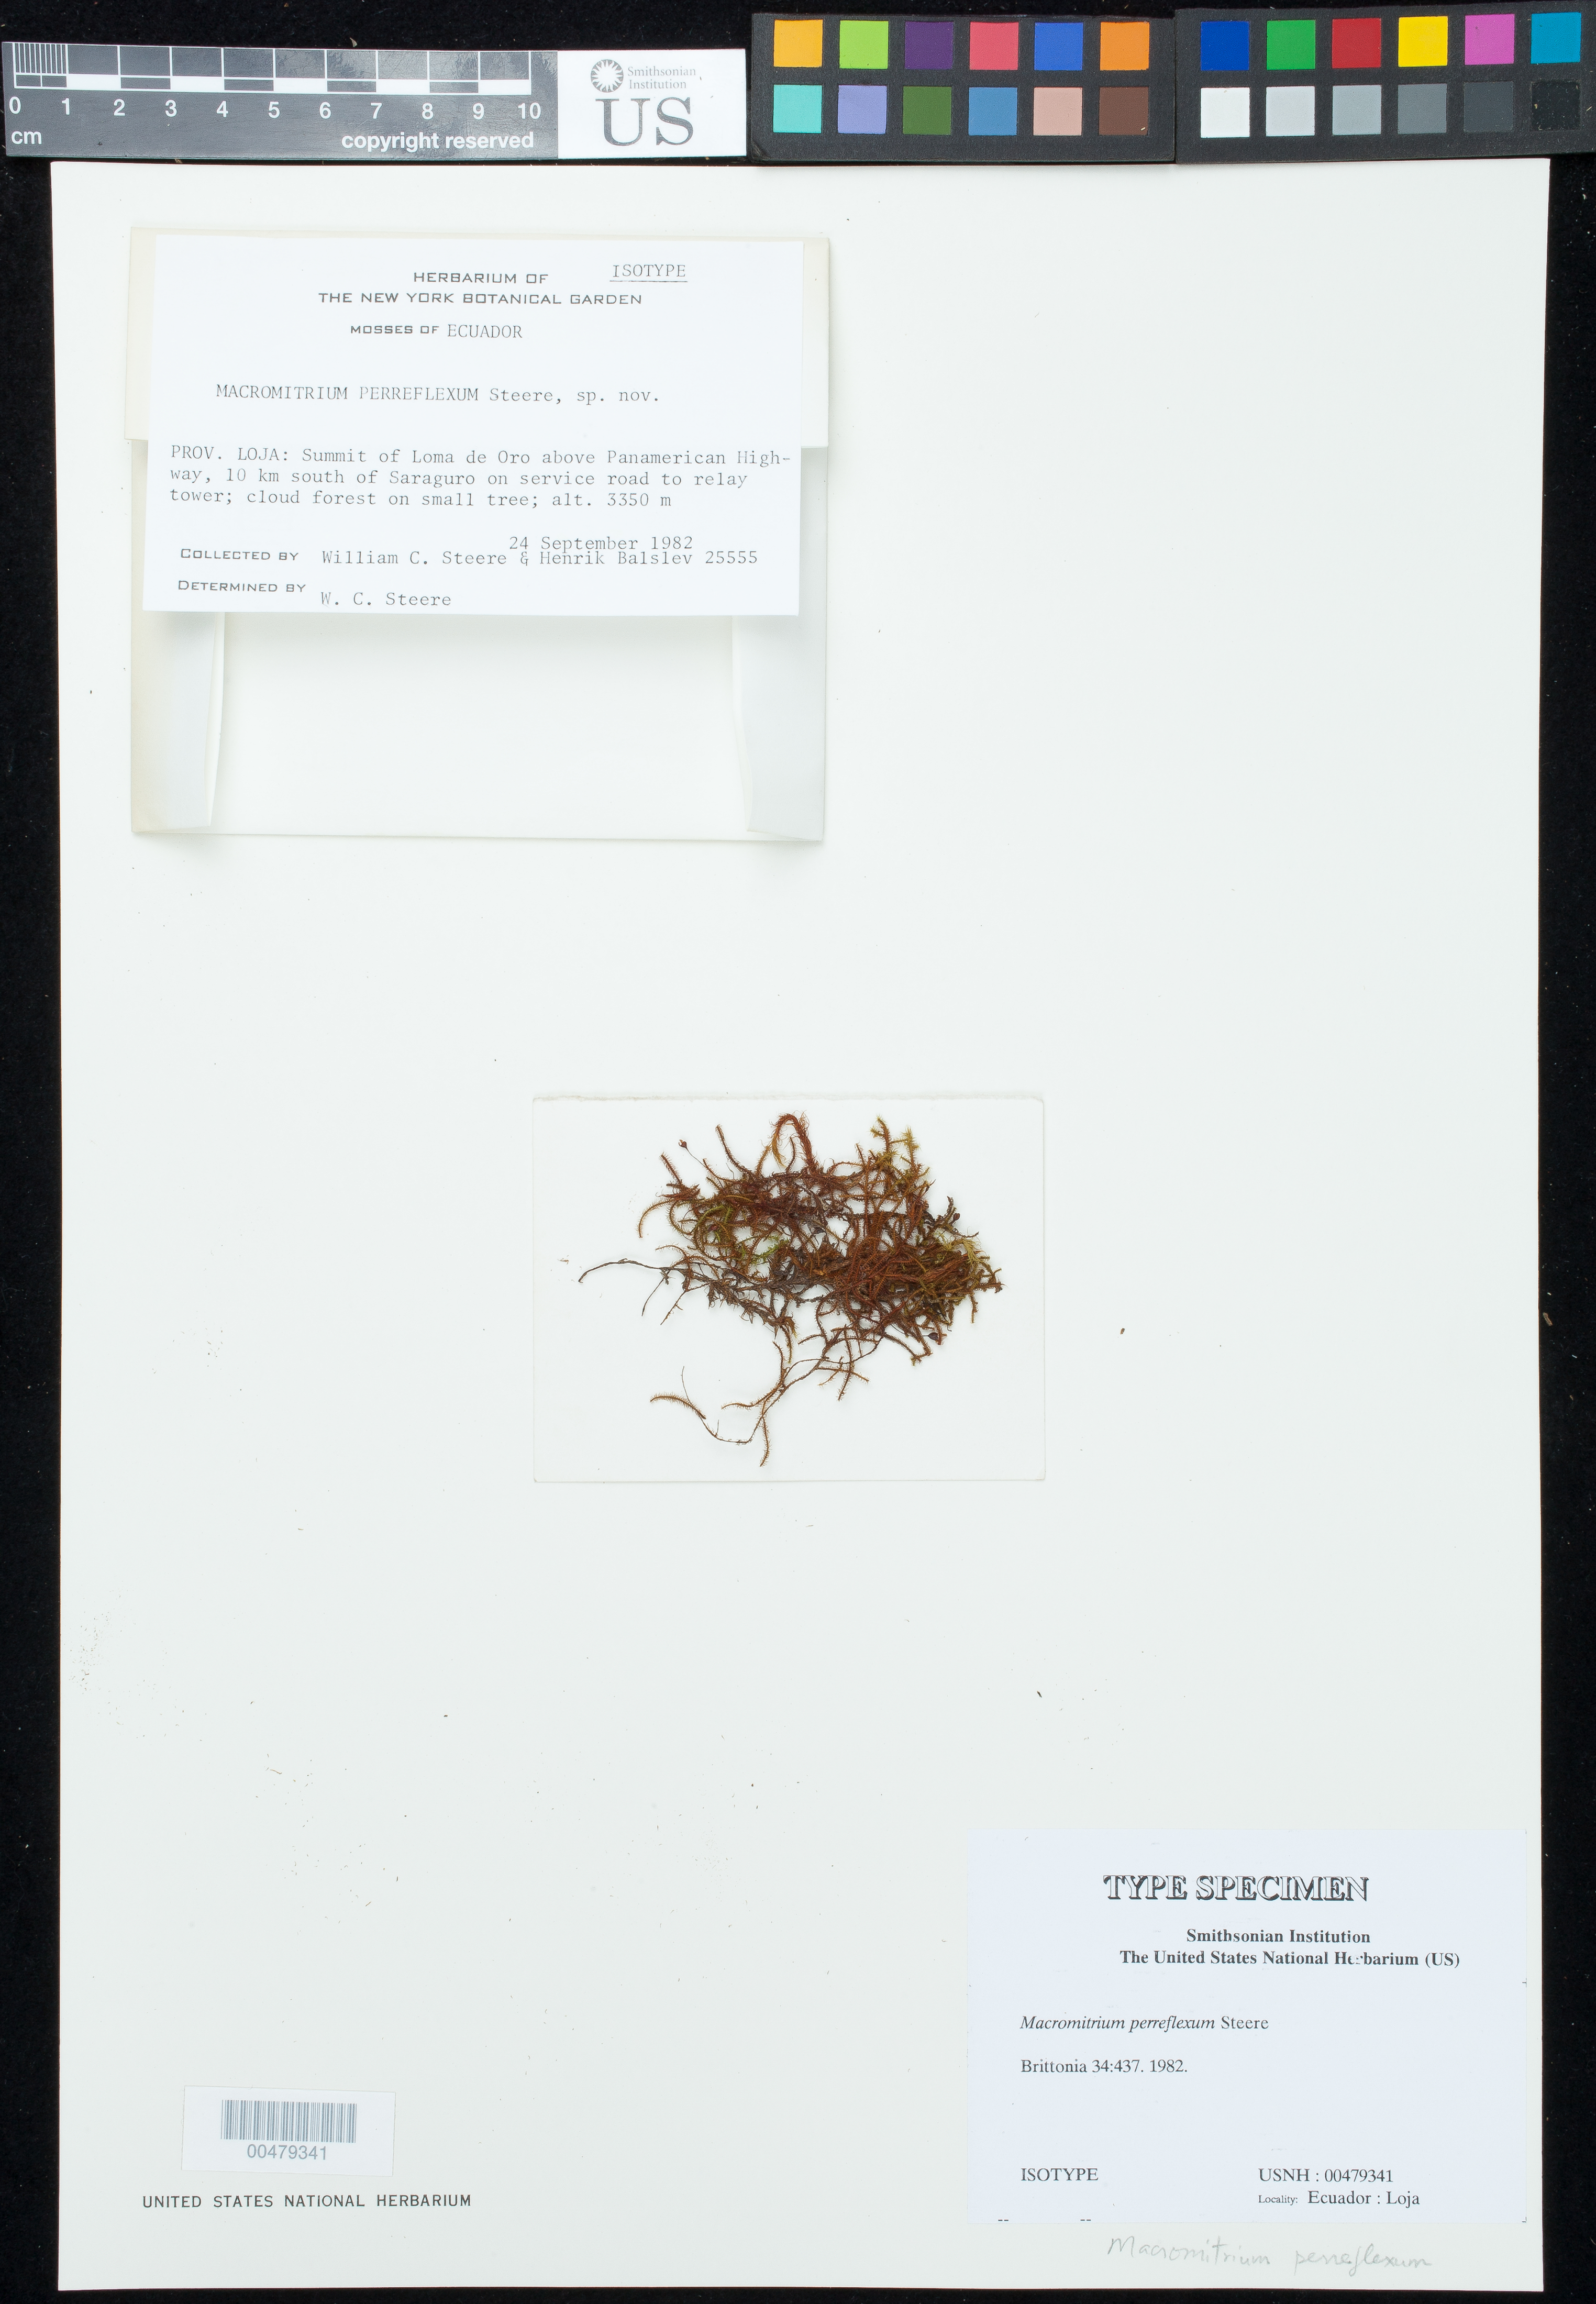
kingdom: Plantae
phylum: Bryophyta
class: Bryopsida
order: Orthotrichales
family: Orthotrichaceae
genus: Macromitrium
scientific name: Macromitrium perreflexum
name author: Steere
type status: Isotype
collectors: W. C. Steere & H. Balslev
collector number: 25555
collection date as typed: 24 Sep 1982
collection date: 1982-09-24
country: Ecuador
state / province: Loja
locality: Summit of Loma de Oro above Panamerican Highway, 10 km S of Saraguro on service road to relay tower.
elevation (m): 3350